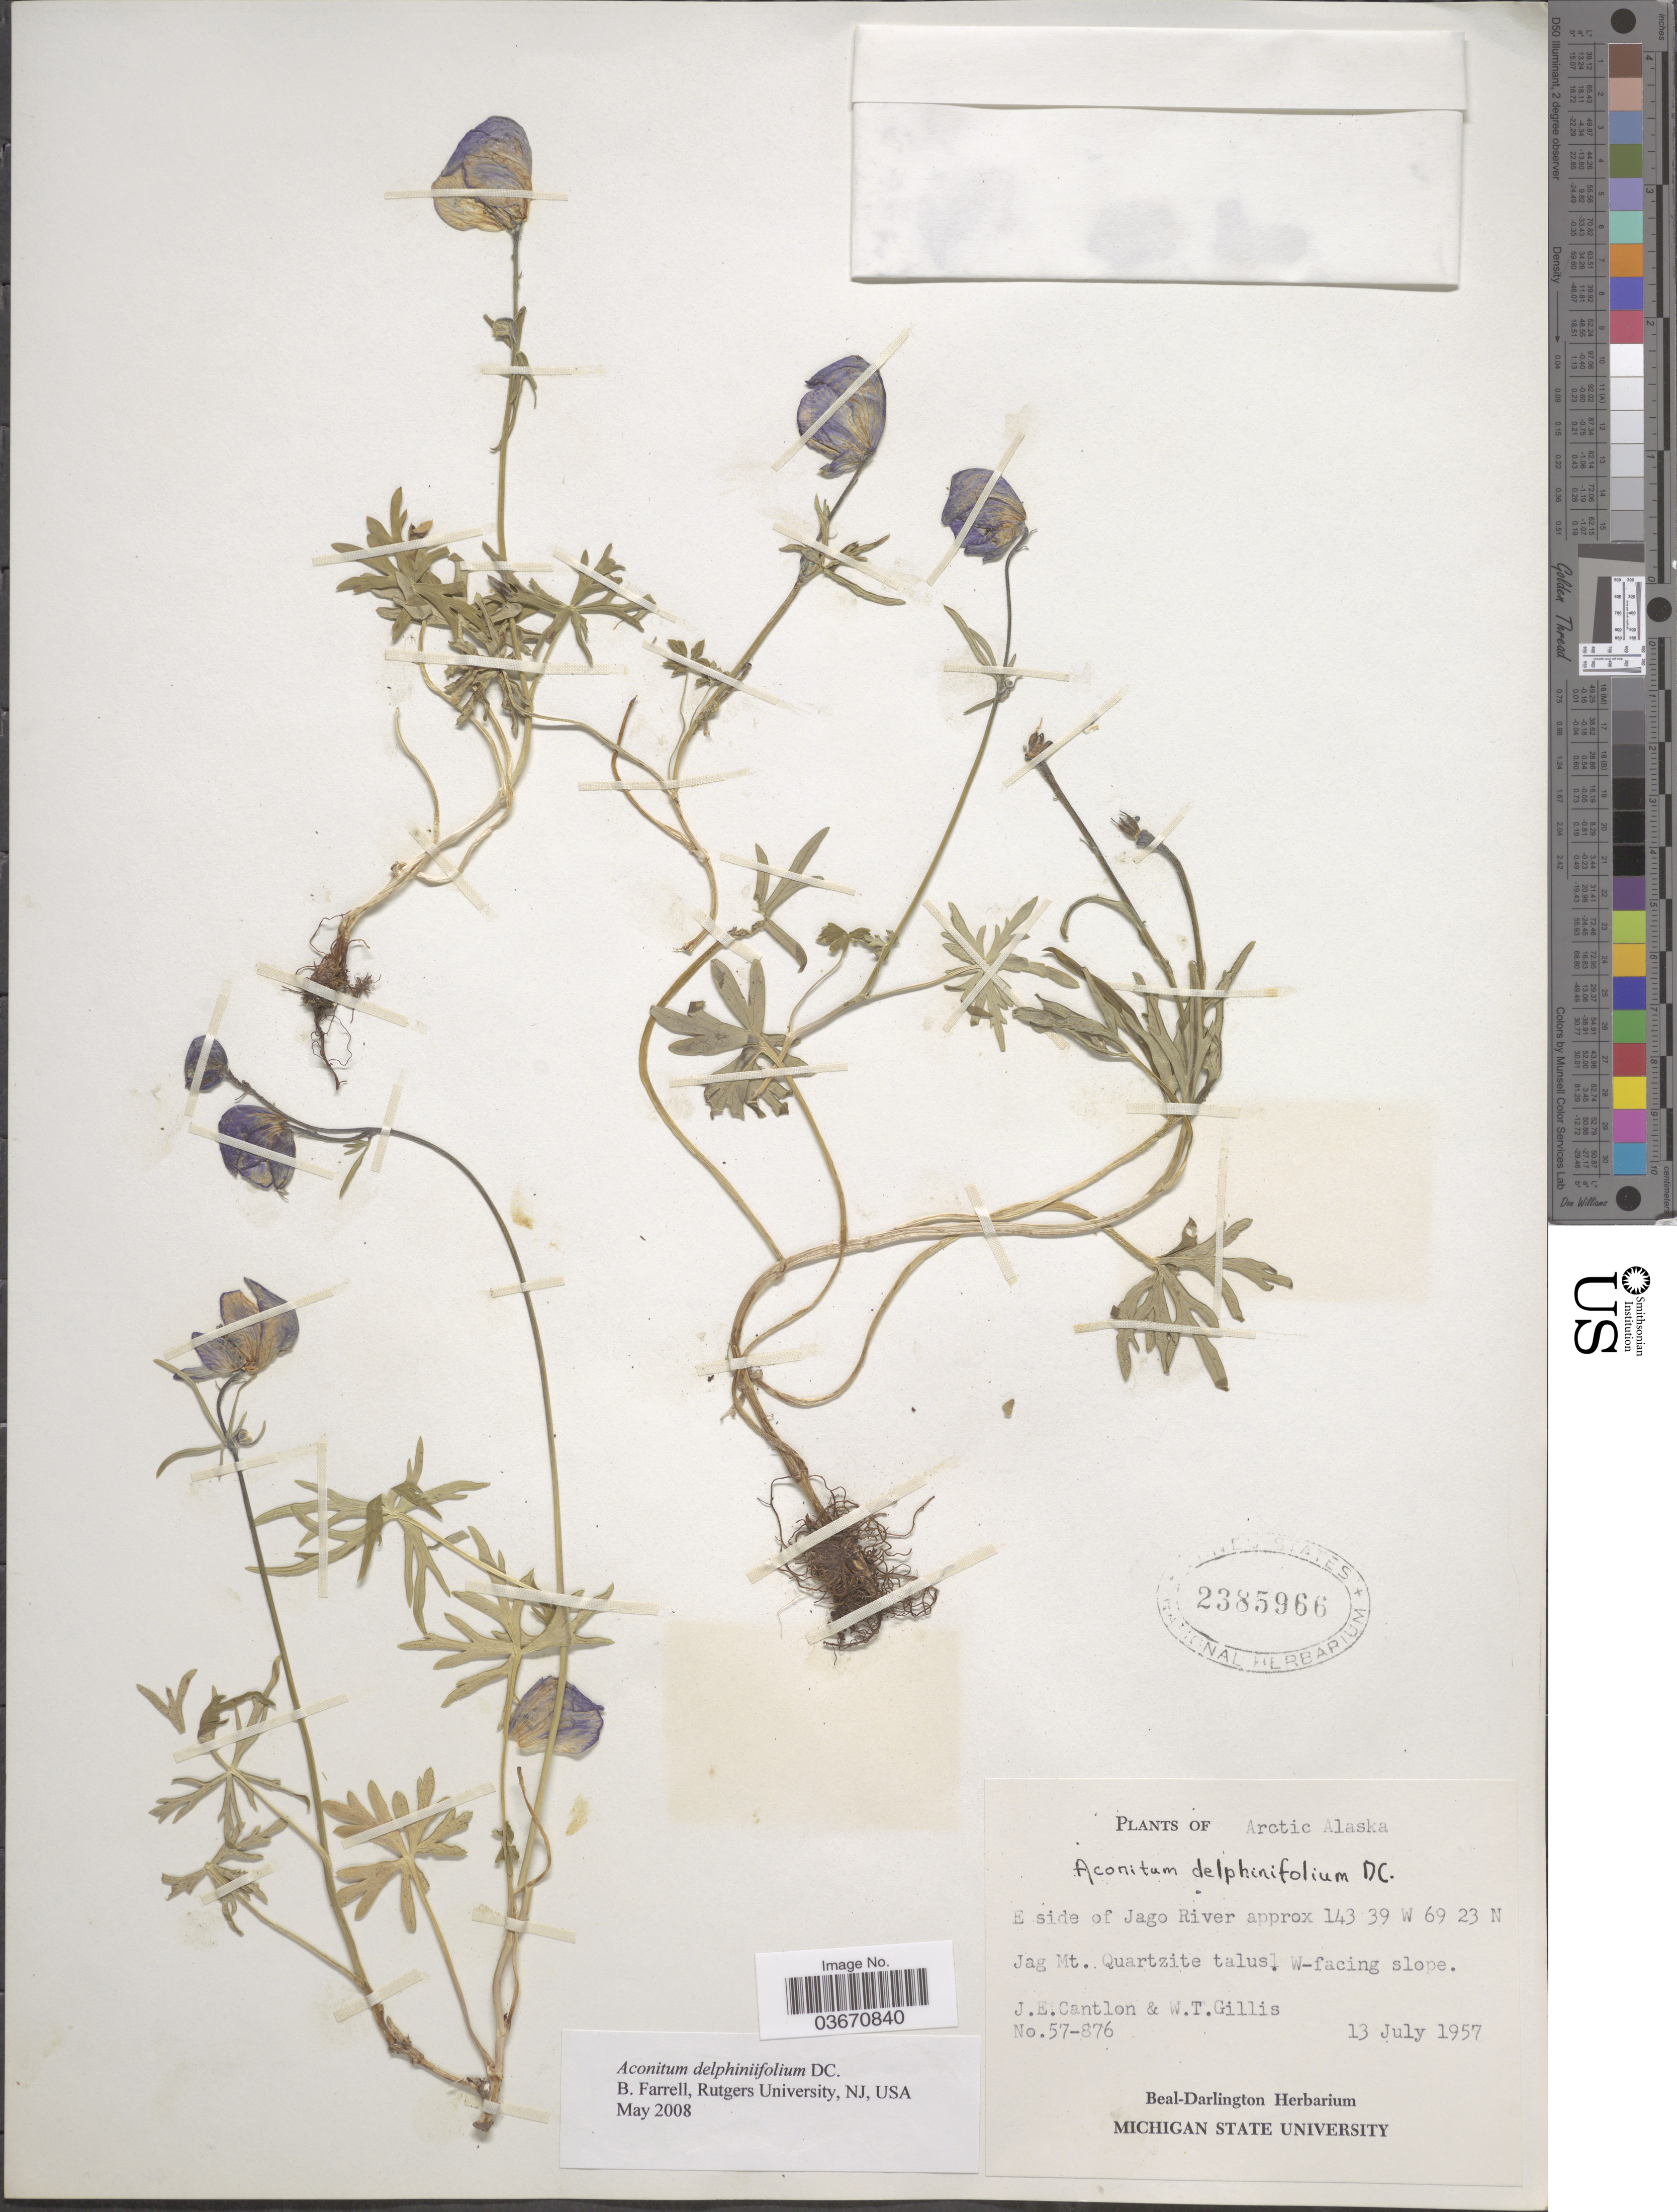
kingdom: Plantae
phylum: Tracheophyta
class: Magnoliopsida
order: Ranunculales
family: Ranunculaceae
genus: Aconitum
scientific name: Aconitum delphinifolium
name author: DC.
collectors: J. Cantlon & W. T. Gillis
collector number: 57-876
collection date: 1957-07-13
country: United States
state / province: Alaska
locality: Arctic Alaska. E side of Jago River. Jag Mt. Quartzite talus. W-facing slope.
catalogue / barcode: US 2385966